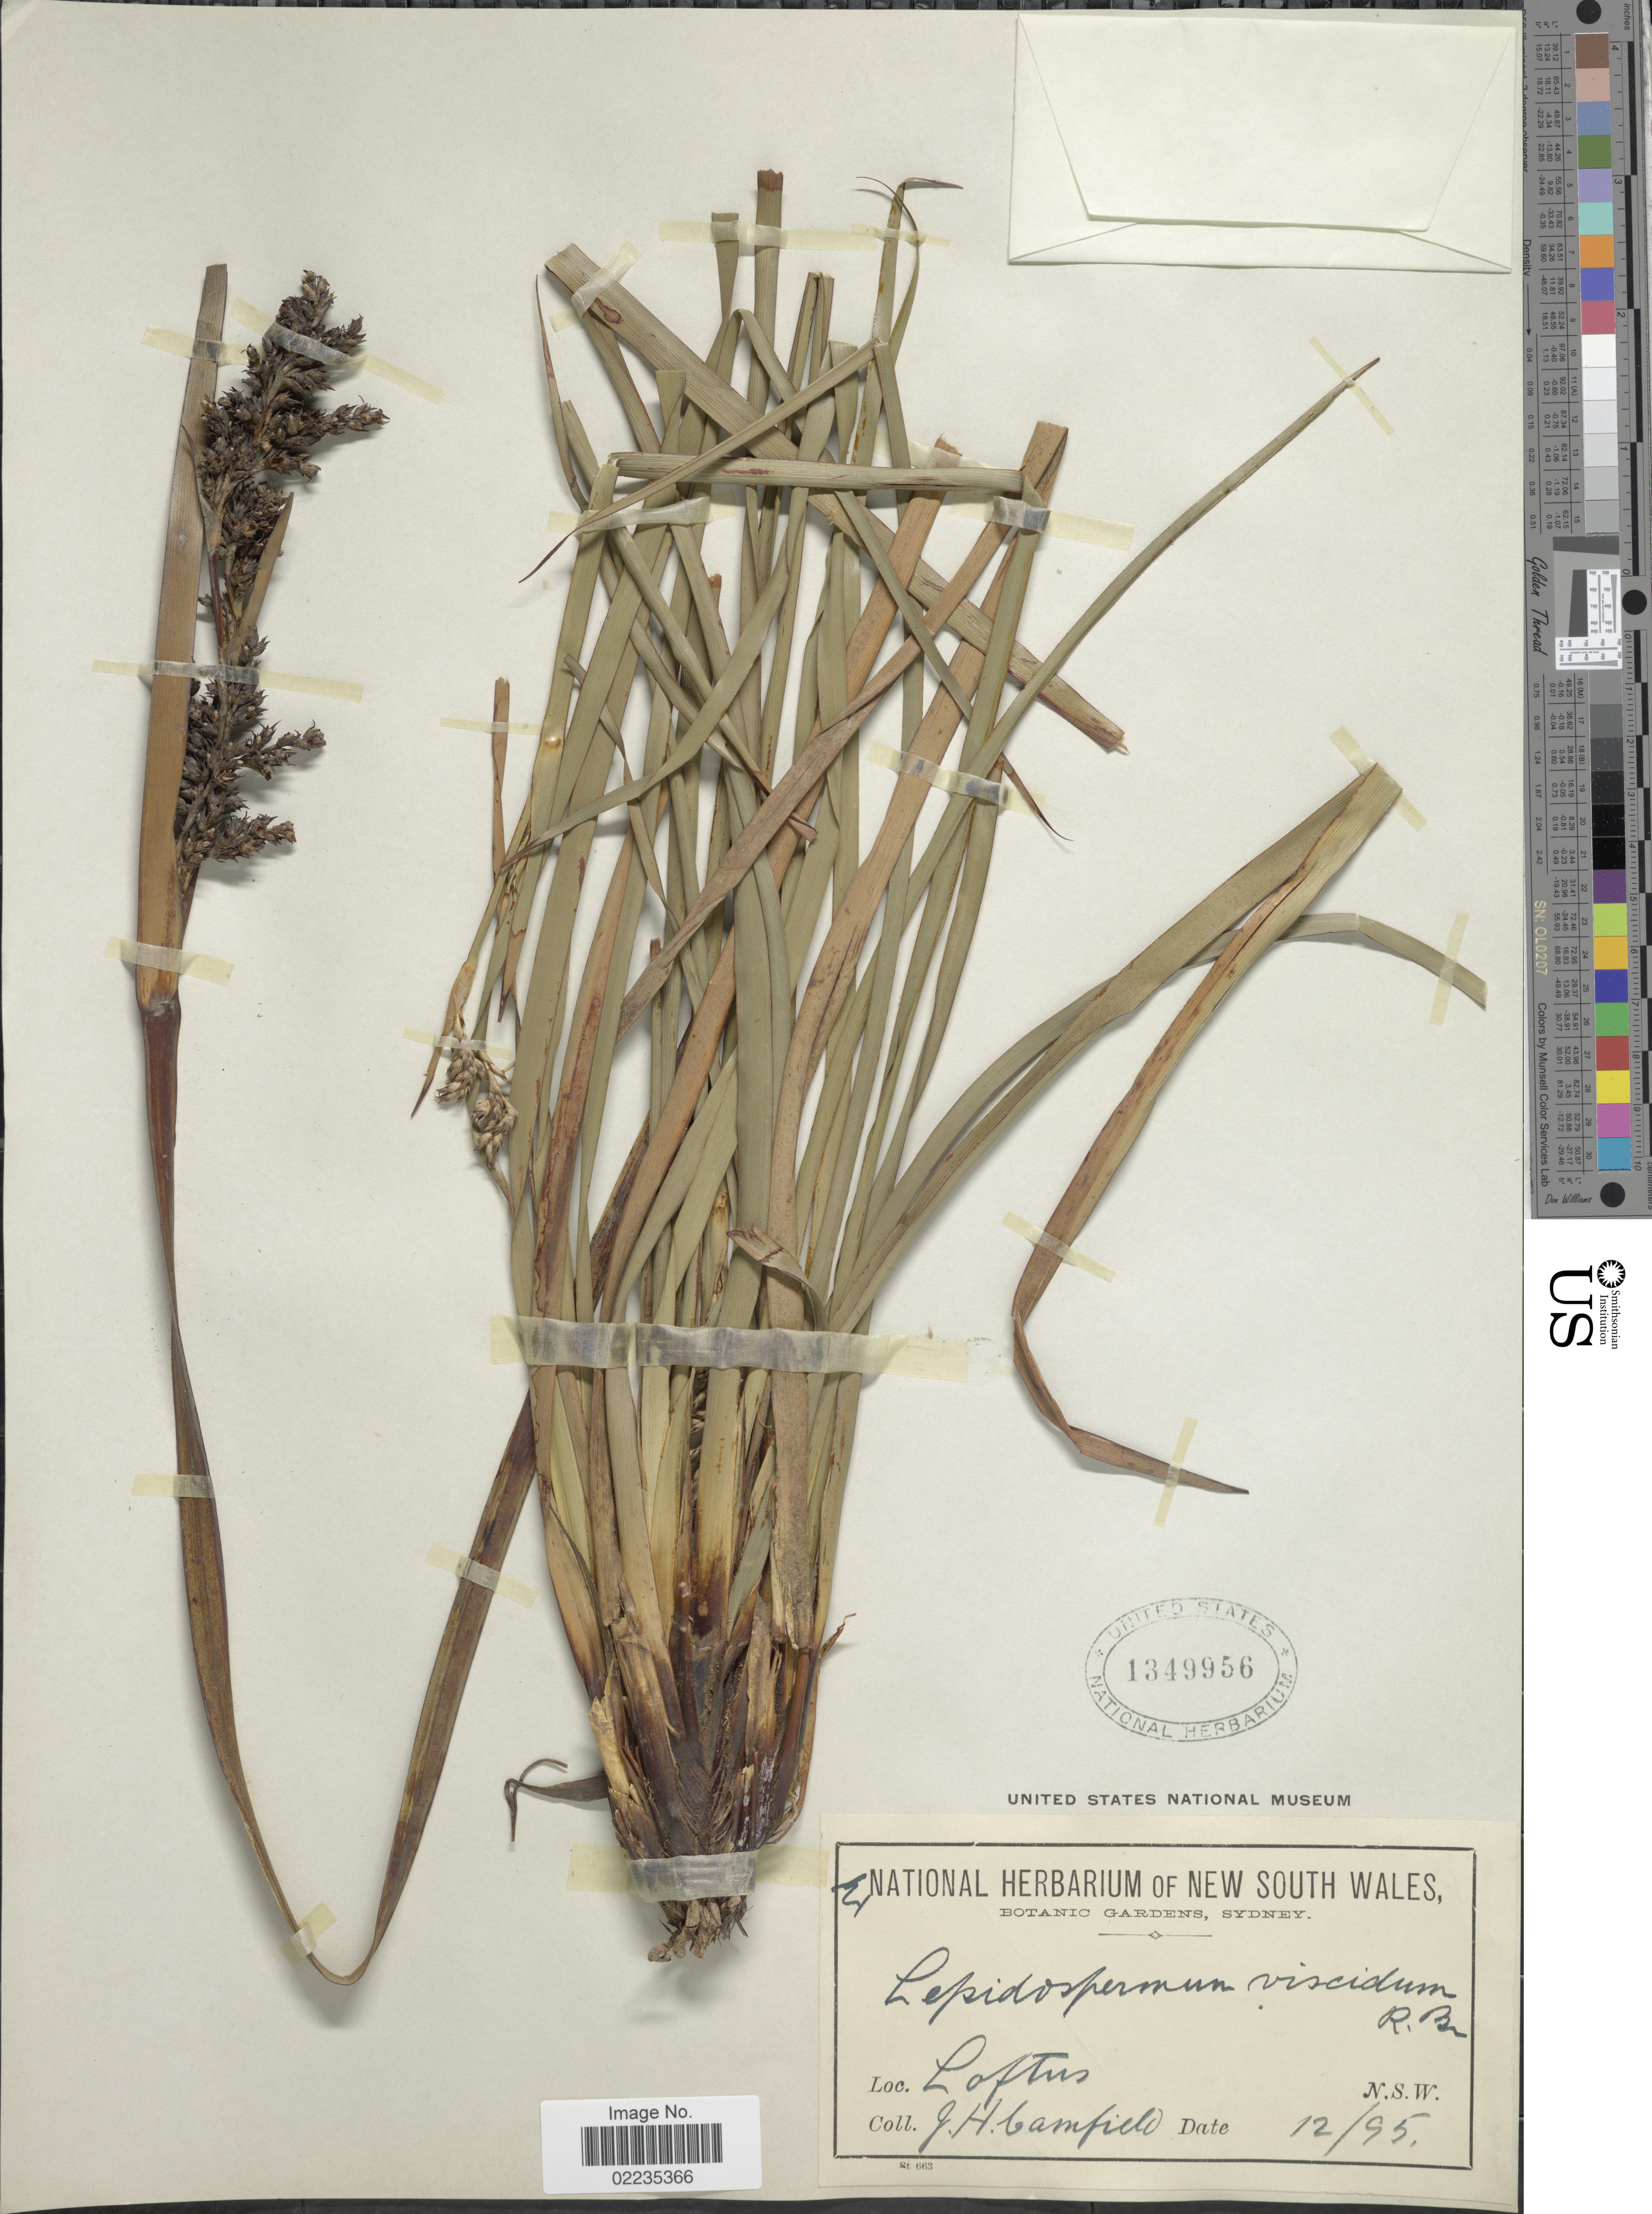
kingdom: Plantae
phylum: Tracheophyta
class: Liliopsida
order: Poales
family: Cyperaceae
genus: Lepidosperma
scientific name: Lepidosperma viscidum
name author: R. Br.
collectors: J. Camfield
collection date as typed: Transcribed d/m/y: /12/95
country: Australia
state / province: New South Wales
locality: Loftus, N.S.W.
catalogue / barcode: US 1349956